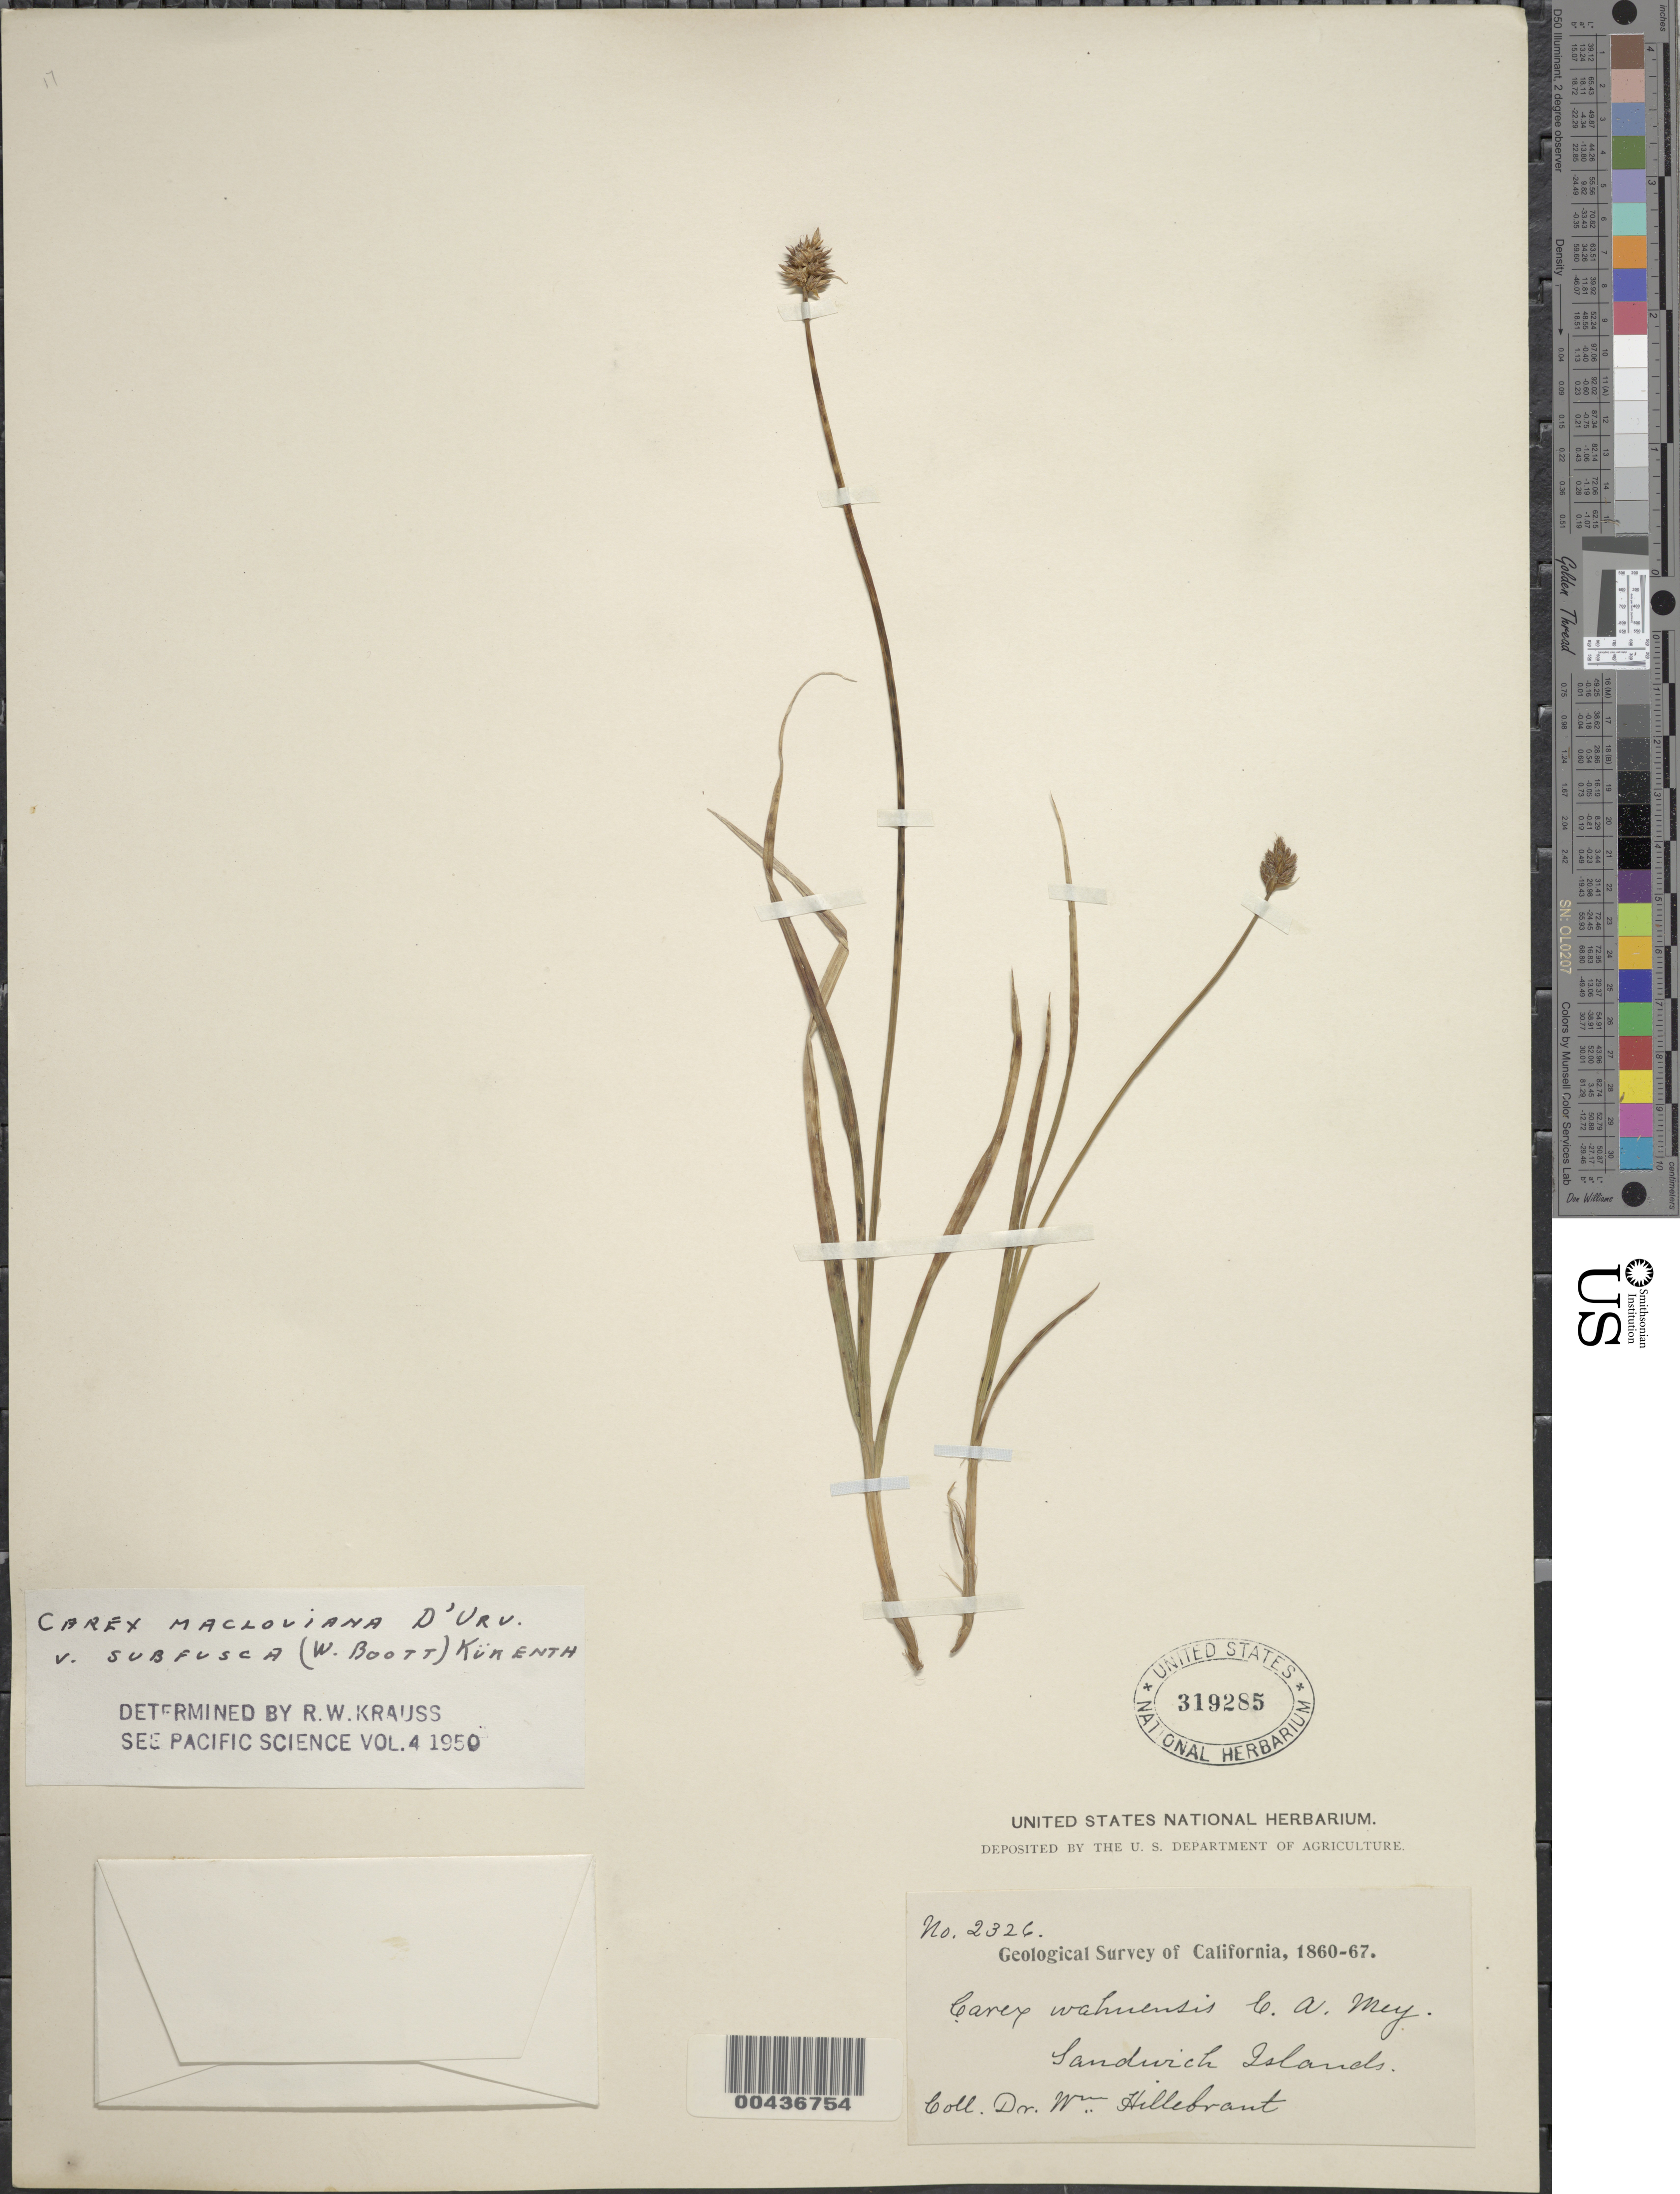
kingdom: Plantae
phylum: Tracheophyta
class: Liliopsida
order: Poales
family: Cyperaceae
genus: Carex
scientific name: Carex subfusca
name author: W. Boott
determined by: Wagner, W. L., (BOT), Smithsonian Institution - National Museum of Natural History (UNITED STATES)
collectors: W. Hillebrand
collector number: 2326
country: United States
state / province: Hawaii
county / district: Honolulu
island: Oahu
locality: Sandwich Islands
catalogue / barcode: US 319285